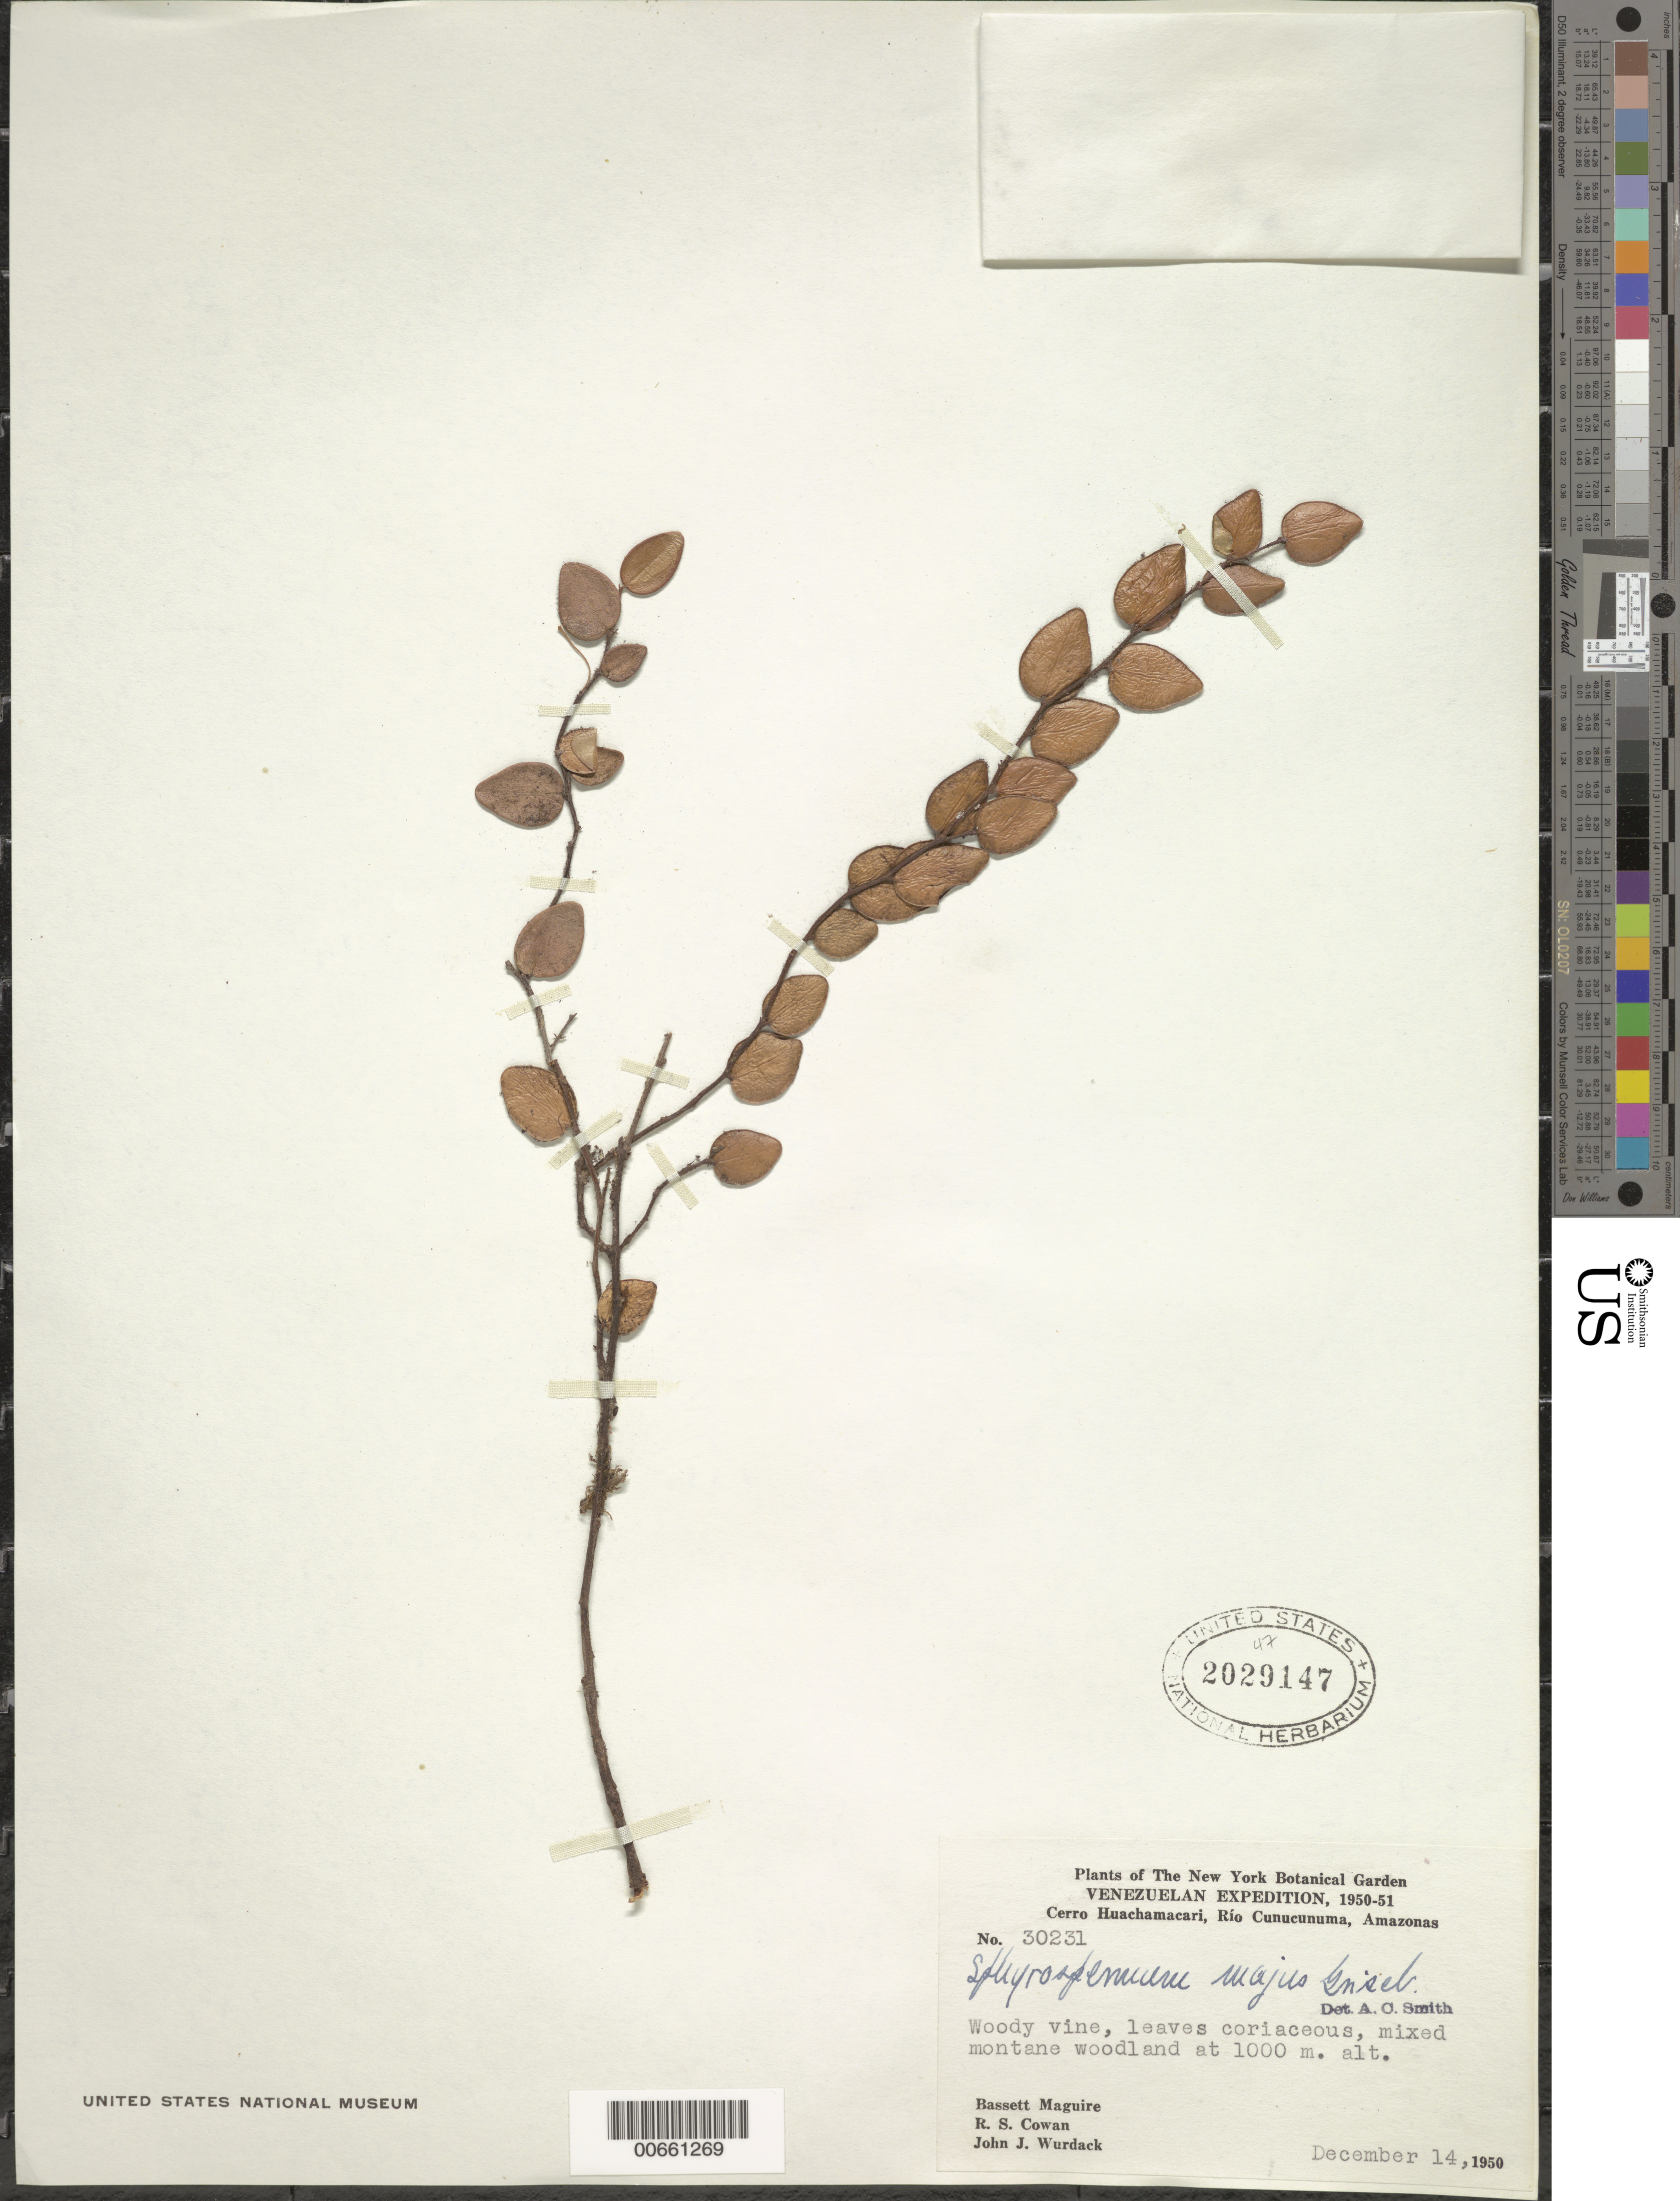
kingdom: Plantae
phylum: Tracheophyta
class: Magnoliopsida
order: Ericales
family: Ericaceae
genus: Sphyrospermum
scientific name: Sphyrospermum cordifolium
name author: Benth.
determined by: Smith, A. C.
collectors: B. Maguire, R. S. Cowan & J. J. Wurdack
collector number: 30231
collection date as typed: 14-Dec-50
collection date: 1950-12-14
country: Venezuela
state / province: Amazonas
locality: Cerro Huachamacari, Río Cunucunuma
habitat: Mixed montane woodland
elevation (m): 1800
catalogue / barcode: US 2029147